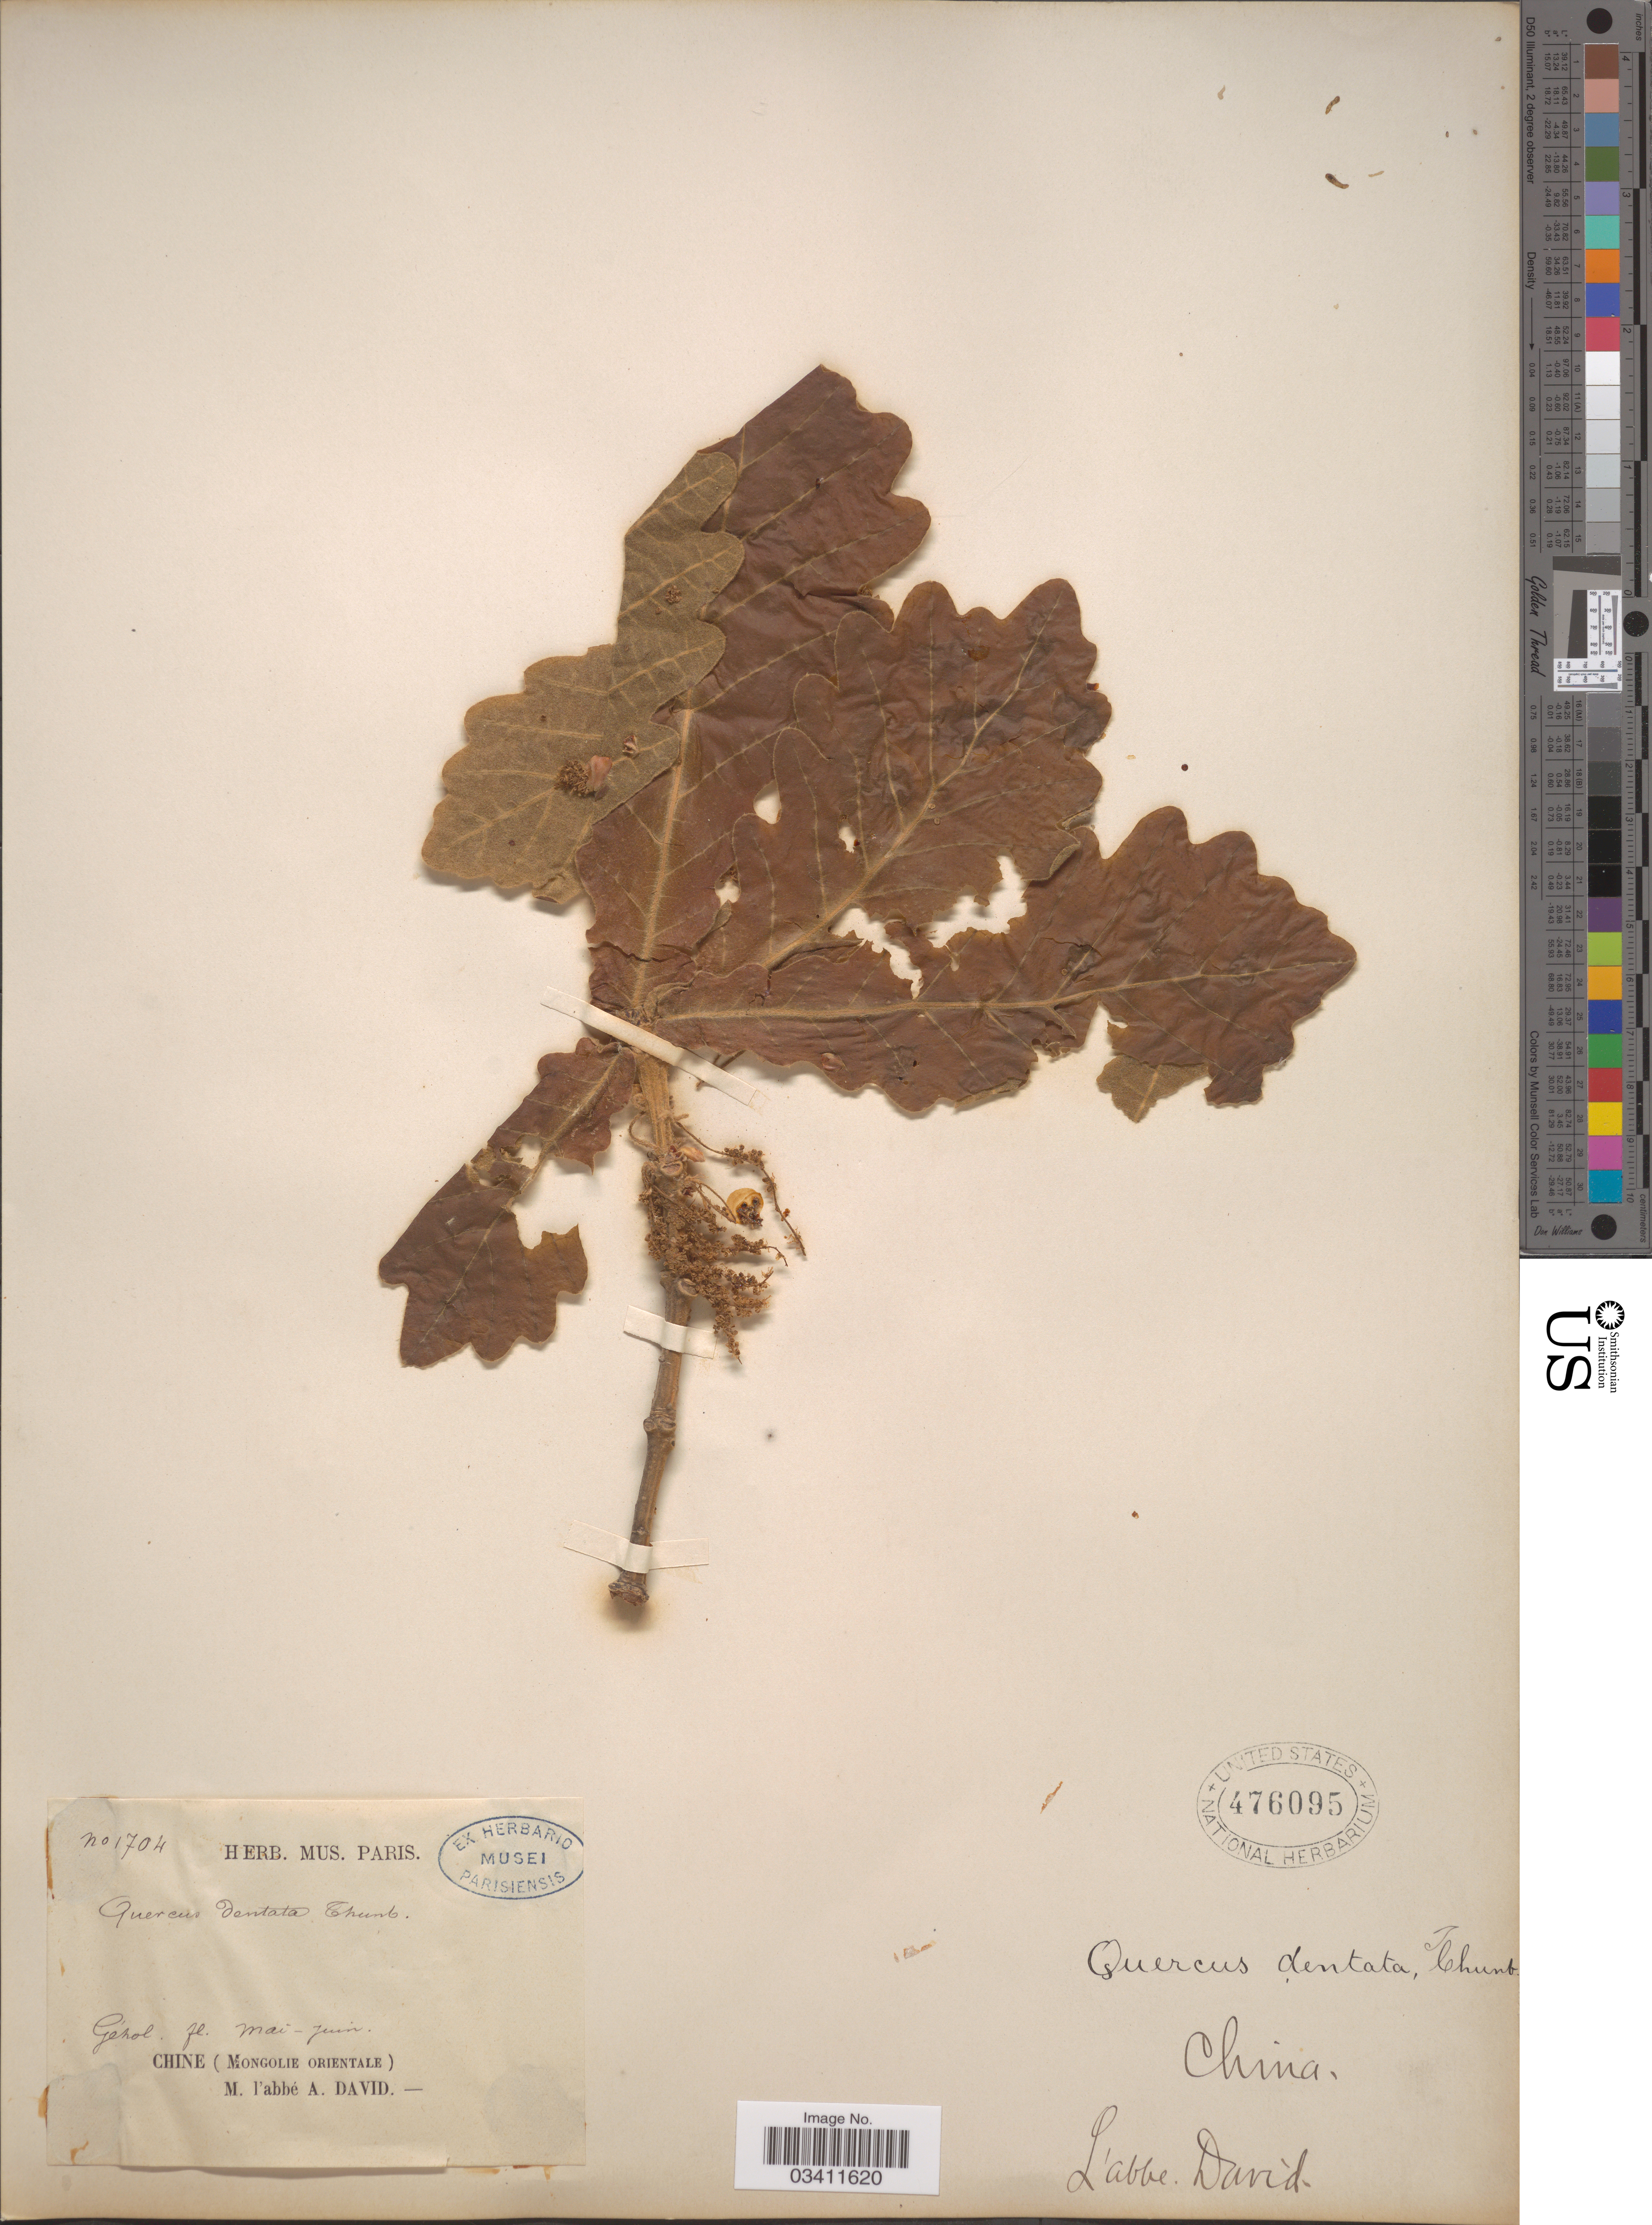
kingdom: Plantae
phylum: Tracheophyta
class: Magnoliopsida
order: Fagales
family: Fagaceae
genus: Quercus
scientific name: Quercus dentata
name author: Thunb.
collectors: A. David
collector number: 1704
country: China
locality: Géhol. Chine (Mongolie Orientale).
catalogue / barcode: US 476095